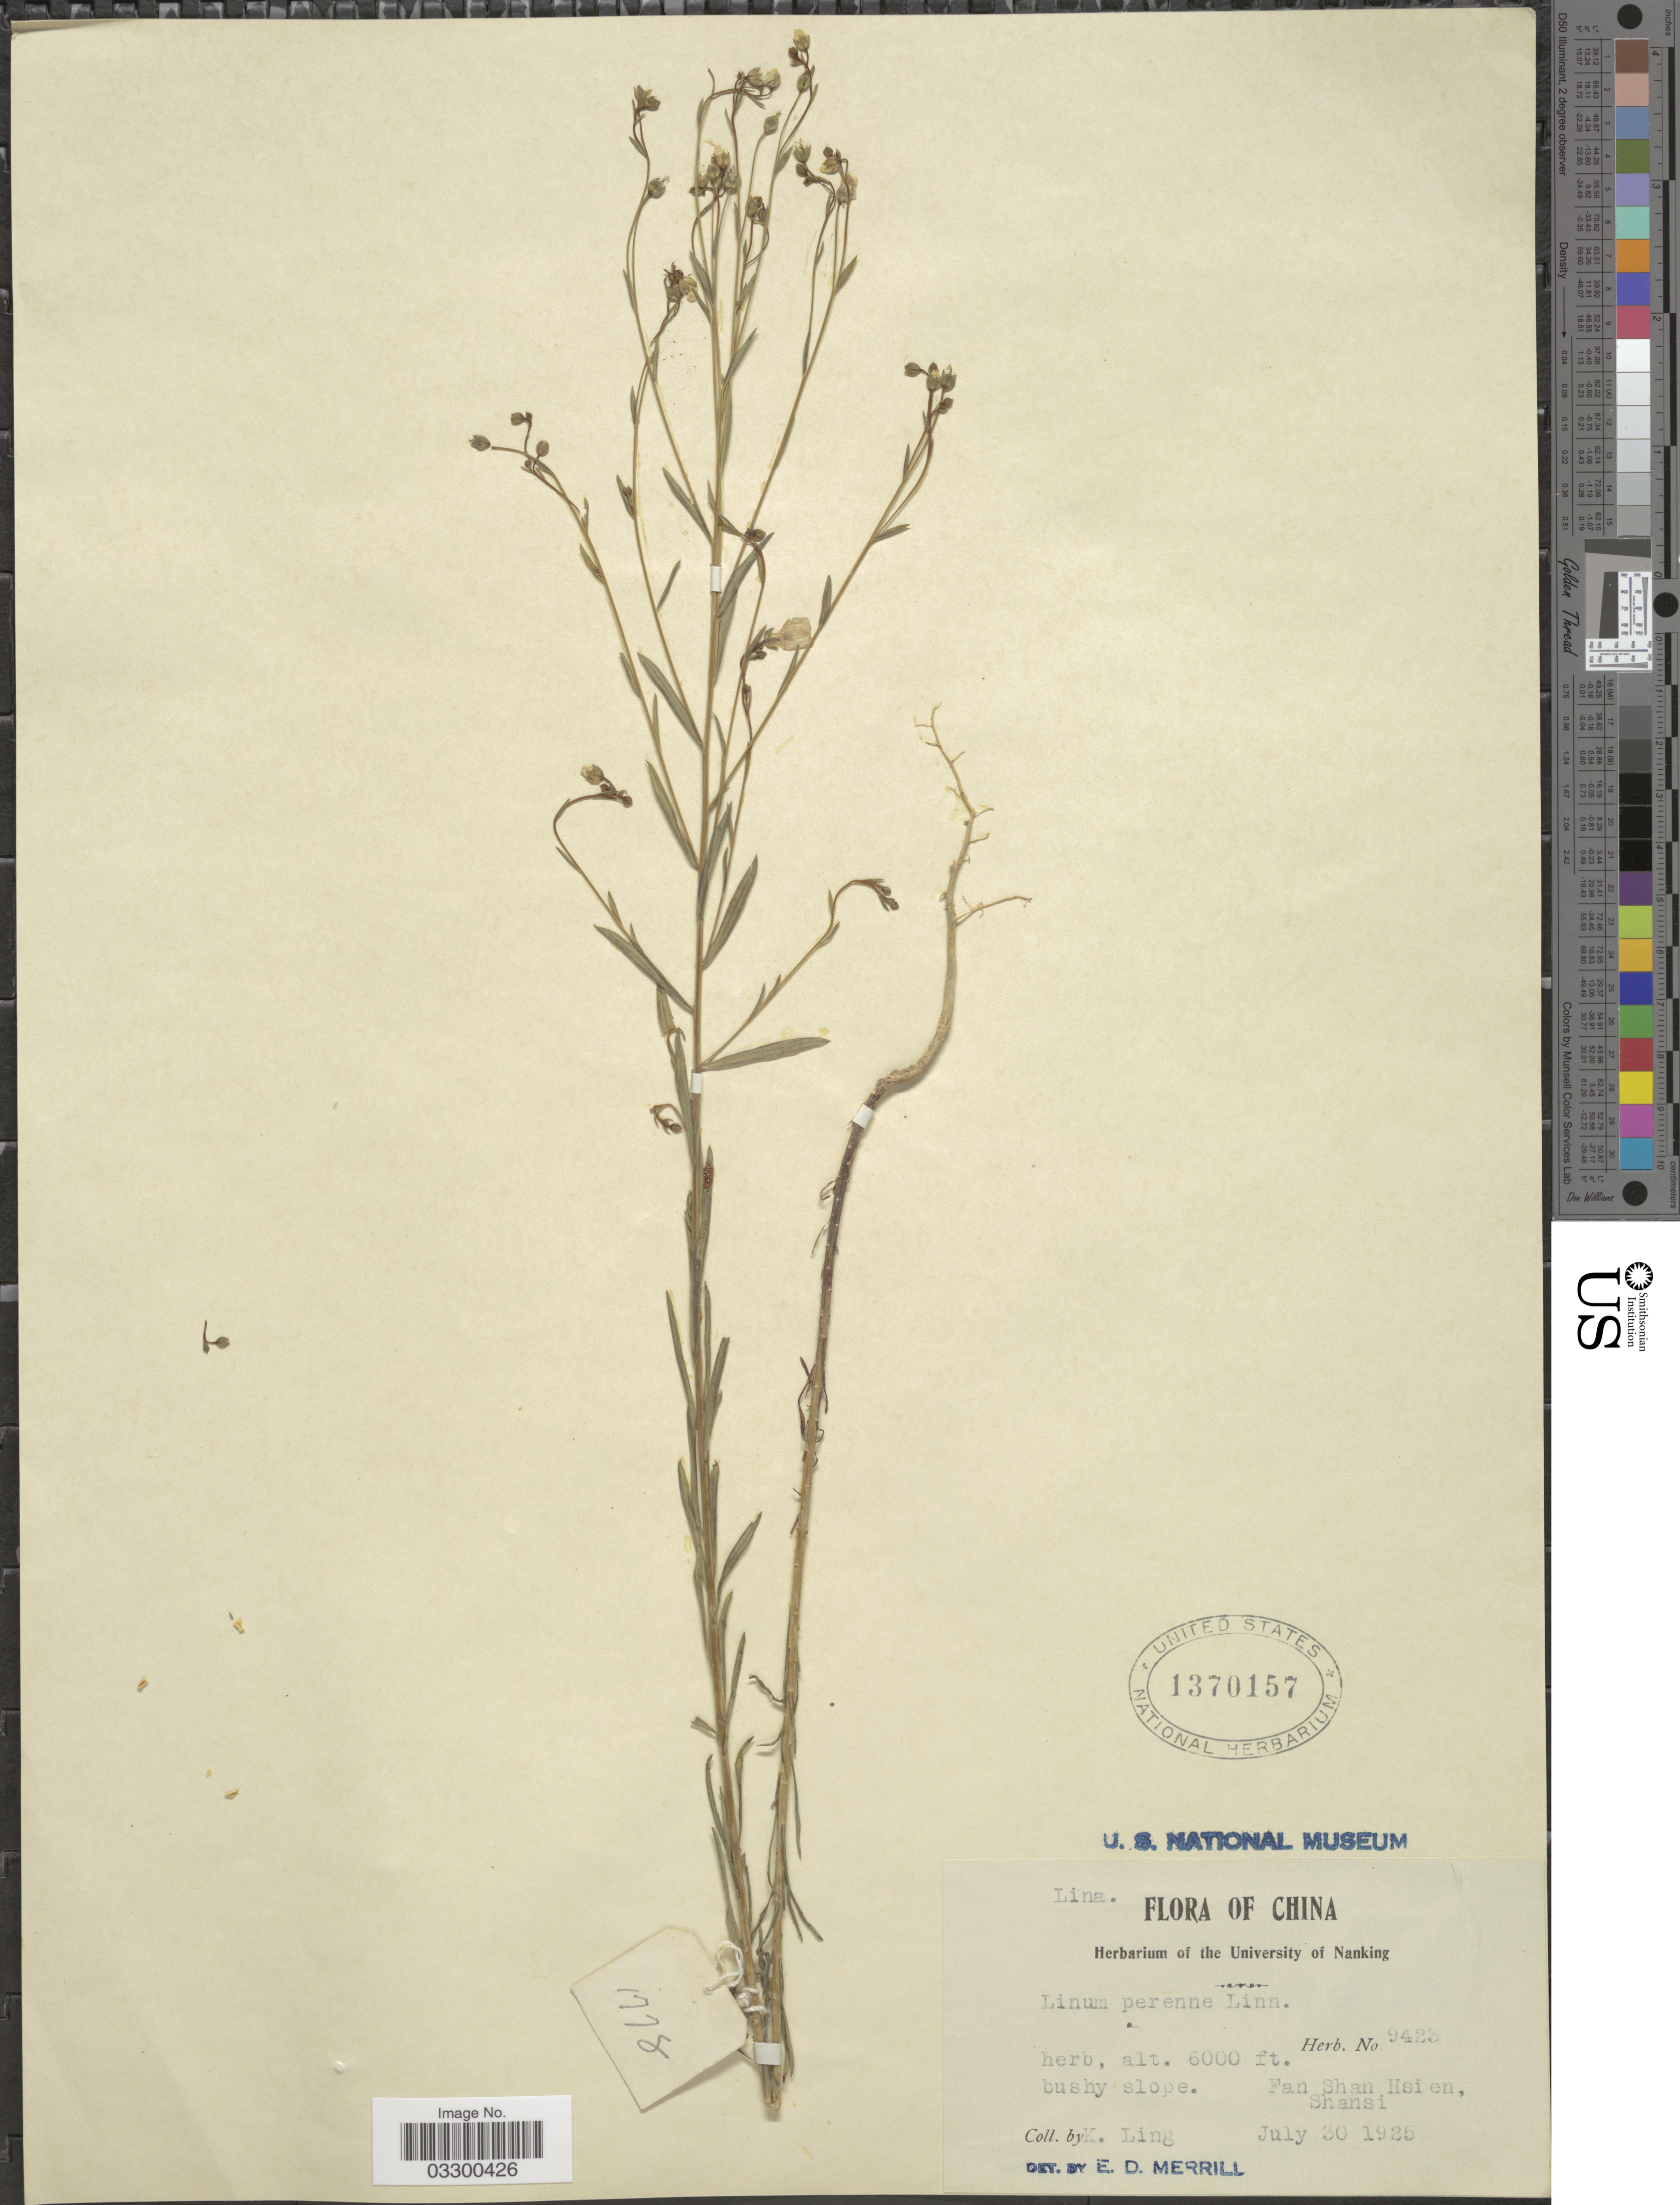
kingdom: Plantae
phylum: Tracheophyta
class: Magnoliopsida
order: Malpighiales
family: Linaceae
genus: Linum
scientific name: Linum perenne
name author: L.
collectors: K. Ling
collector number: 9423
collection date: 1925-07-30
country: China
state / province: Shanxi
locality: Fan Shan Hsien, Shansi.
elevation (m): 1829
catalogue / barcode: US 1370157